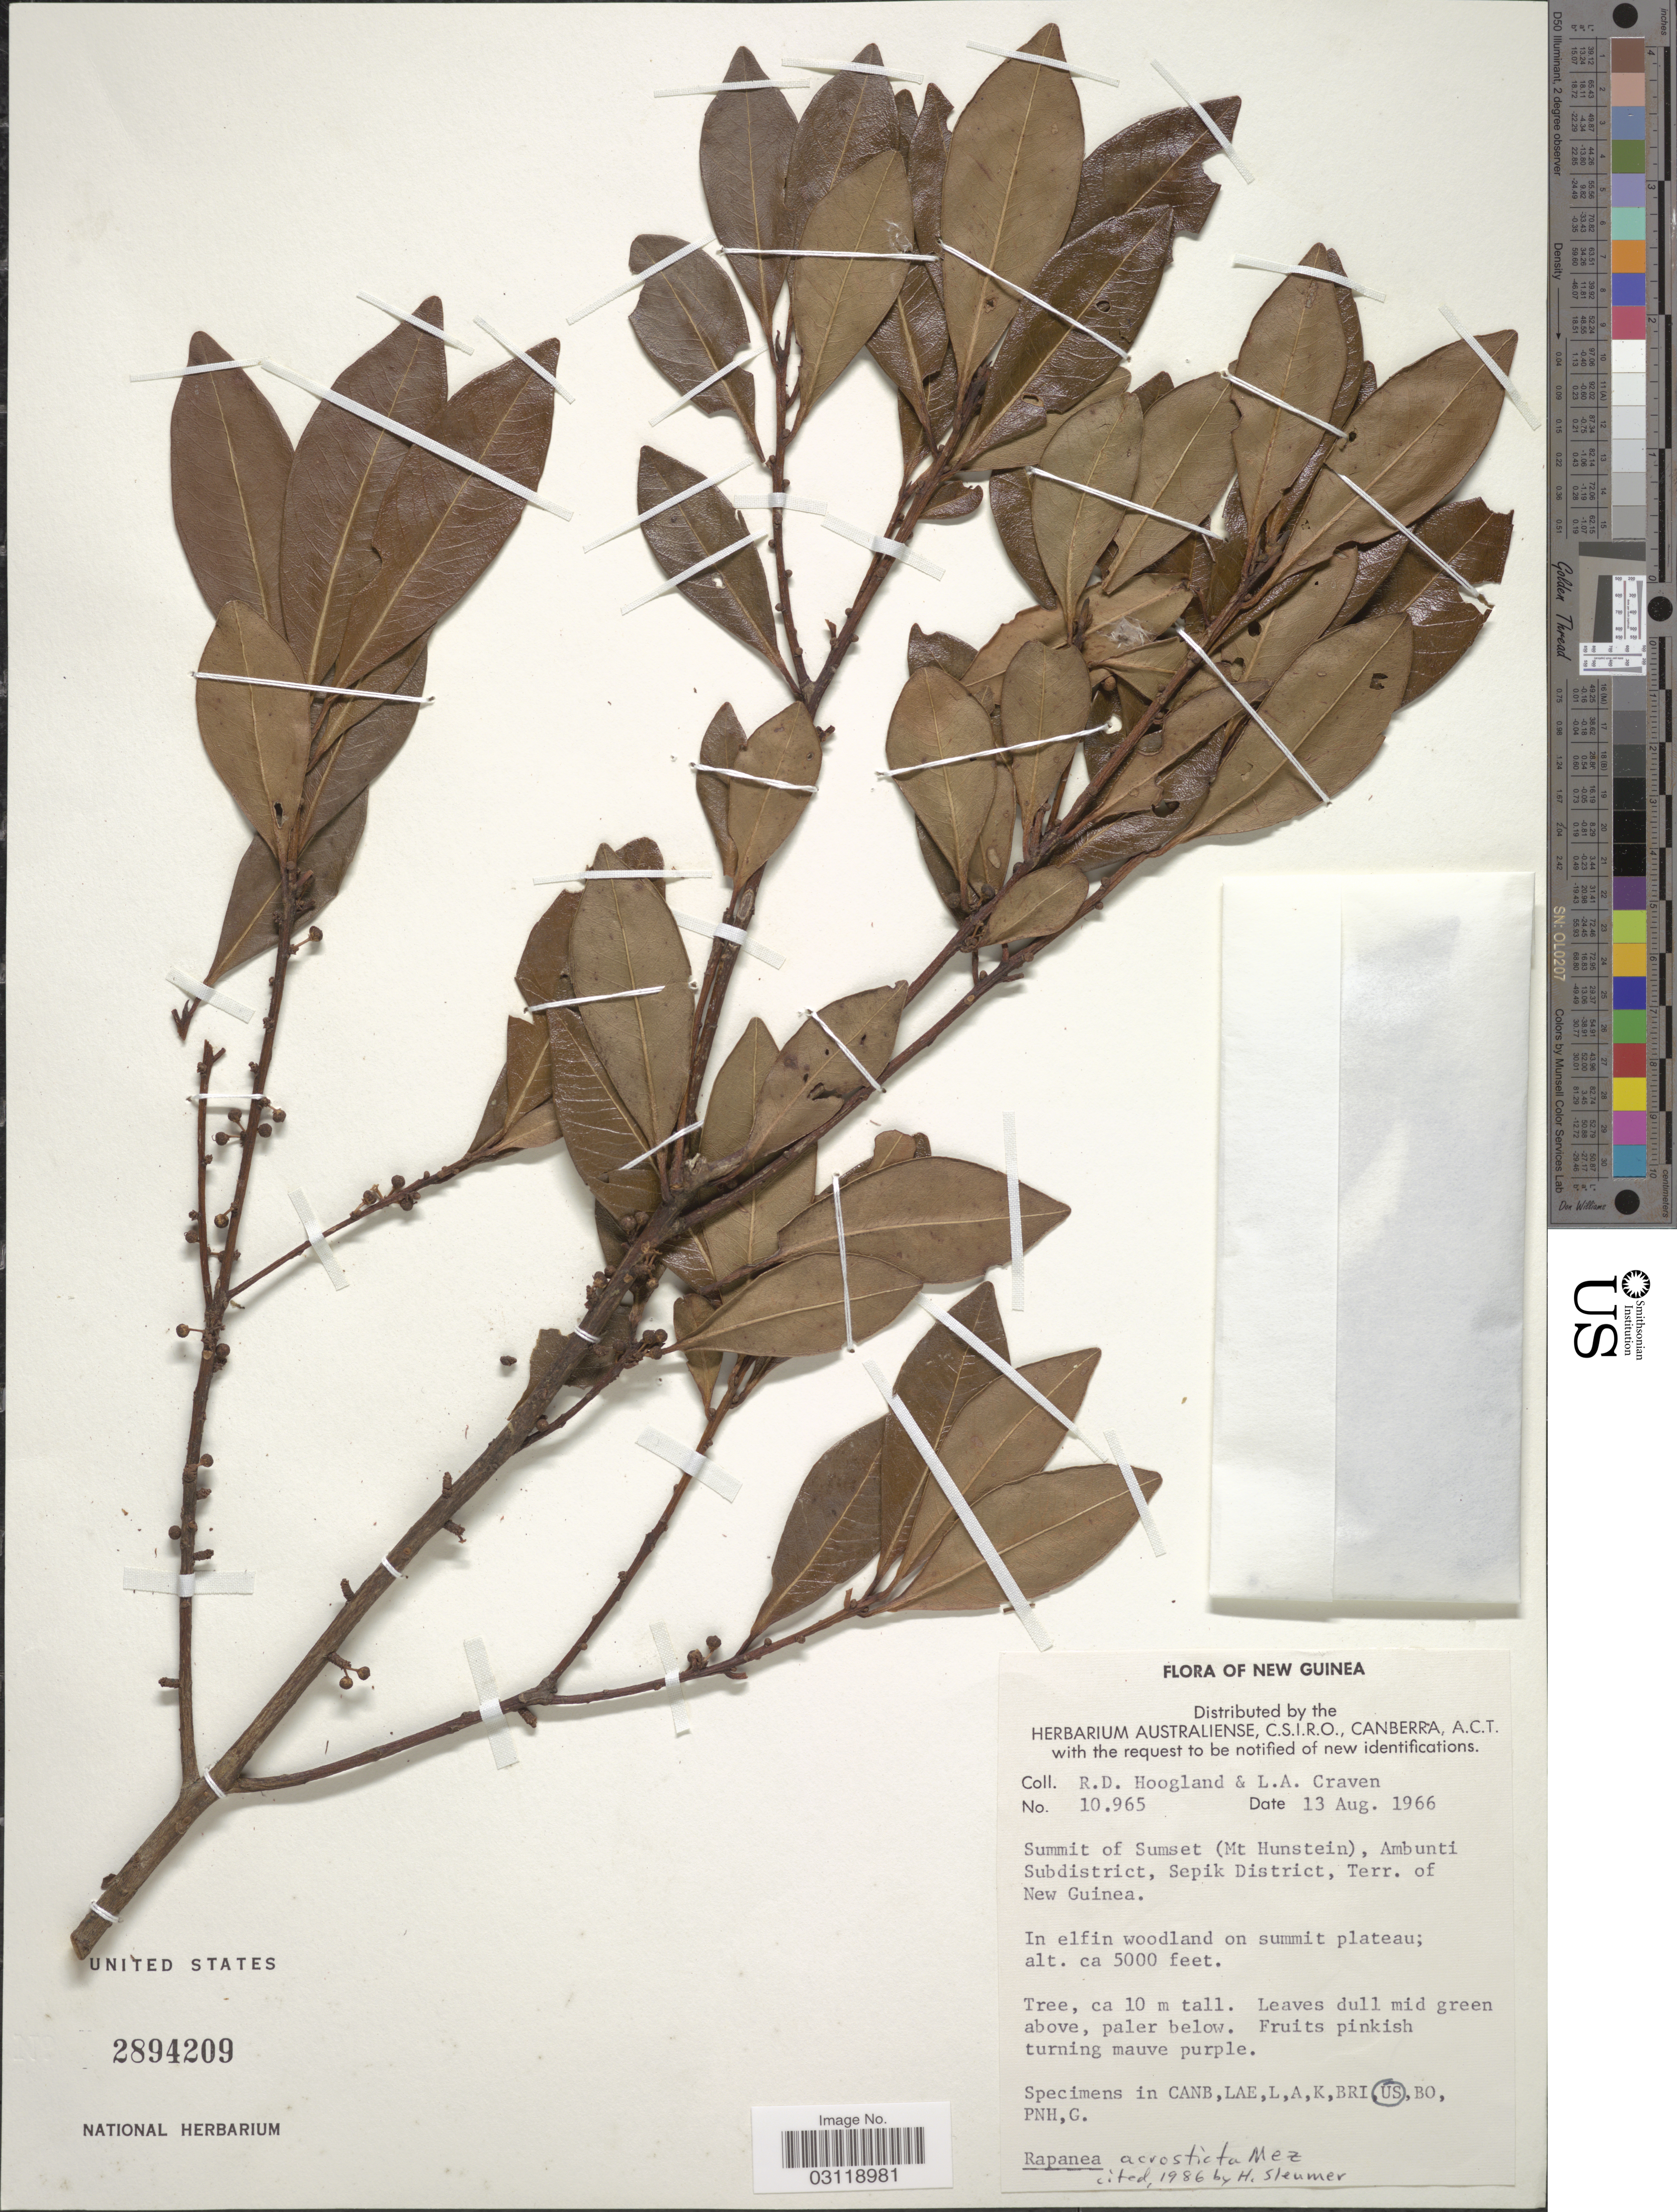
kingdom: Plantae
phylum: Tracheophyta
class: Magnoliopsida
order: Ericales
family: Primulaceae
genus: Rapanea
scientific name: Rapanea acrosticta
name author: Mez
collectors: R. D. Hoogland & L. A. Craven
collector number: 10965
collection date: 1966-08-13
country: Papua New Guinea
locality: Summit of Sumset (Mt Hunstein), Ambunti Subdistrict, Sepik District, Terr. of New Guinea.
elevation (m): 1524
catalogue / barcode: US 2894209